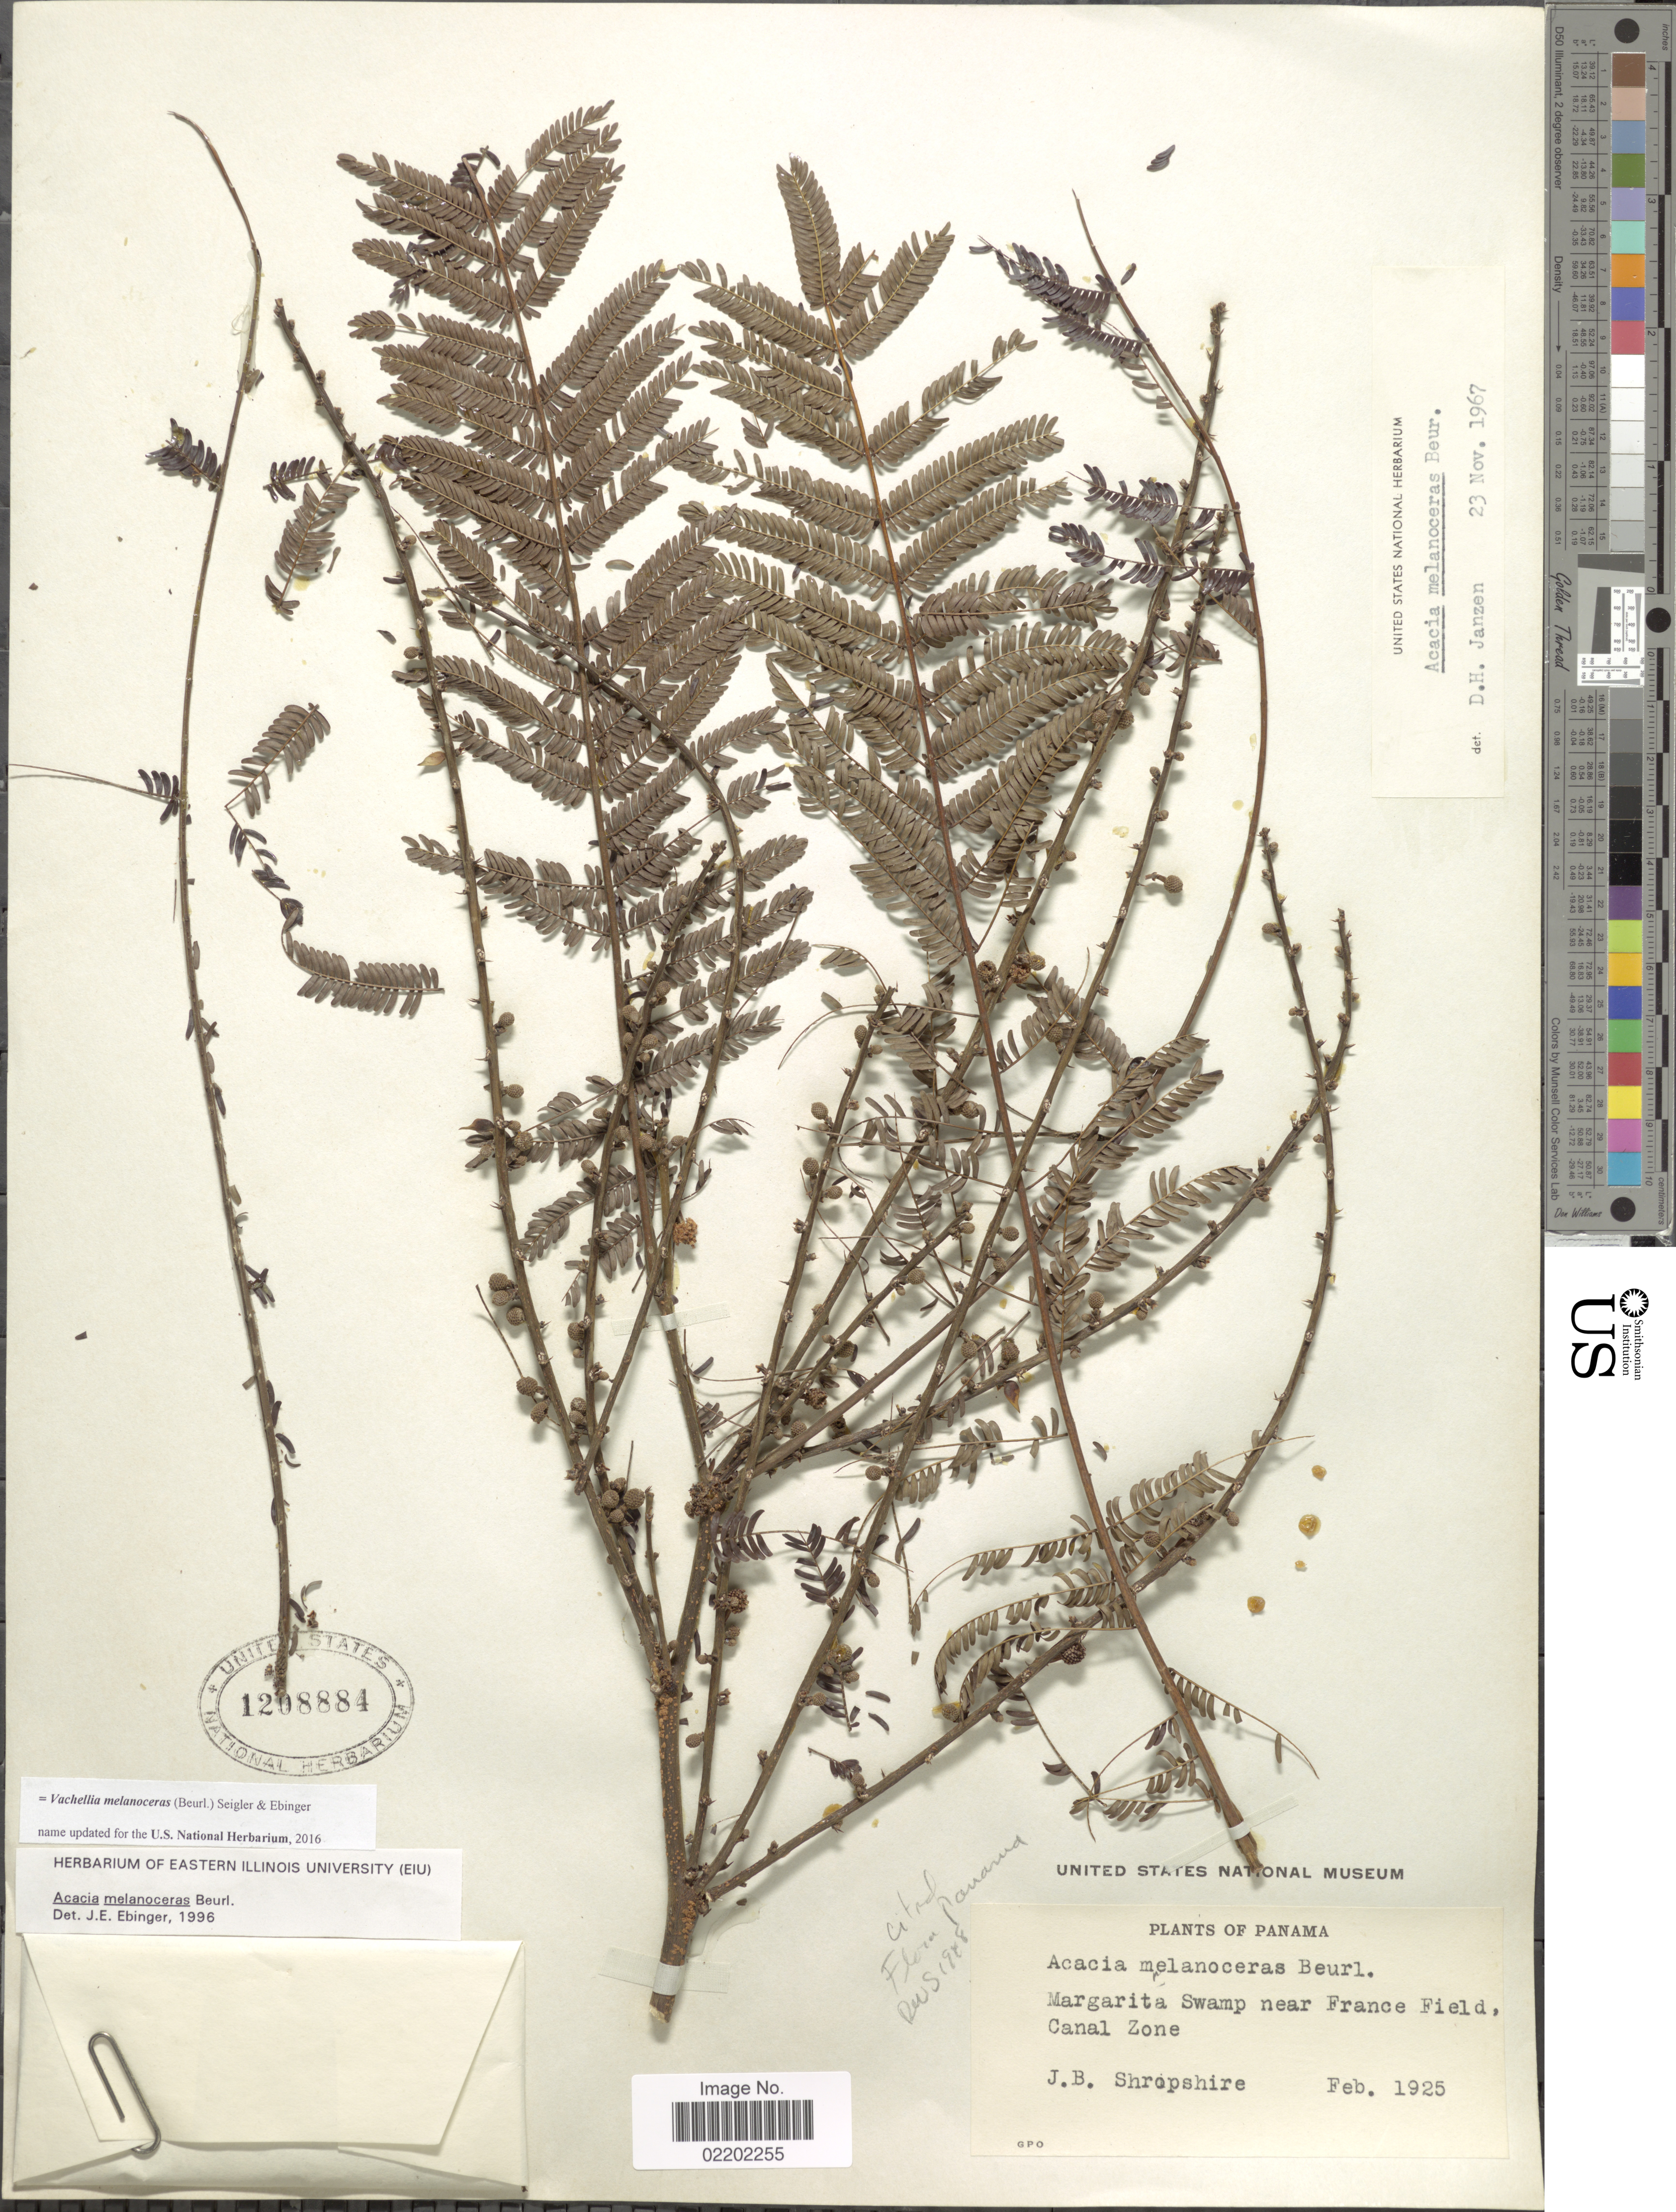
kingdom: Plantae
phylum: Tracheophyta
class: Magnoliopsida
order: Fabales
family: Fabaceae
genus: Vachellia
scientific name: Vachellia melanoceras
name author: (Beurl.) Seigler & Ebinger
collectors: J. Shropshire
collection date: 1925-02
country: Panama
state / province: Colón / Panamá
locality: Margarita Swamp near France Field, Canal Zone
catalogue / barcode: US 1208884